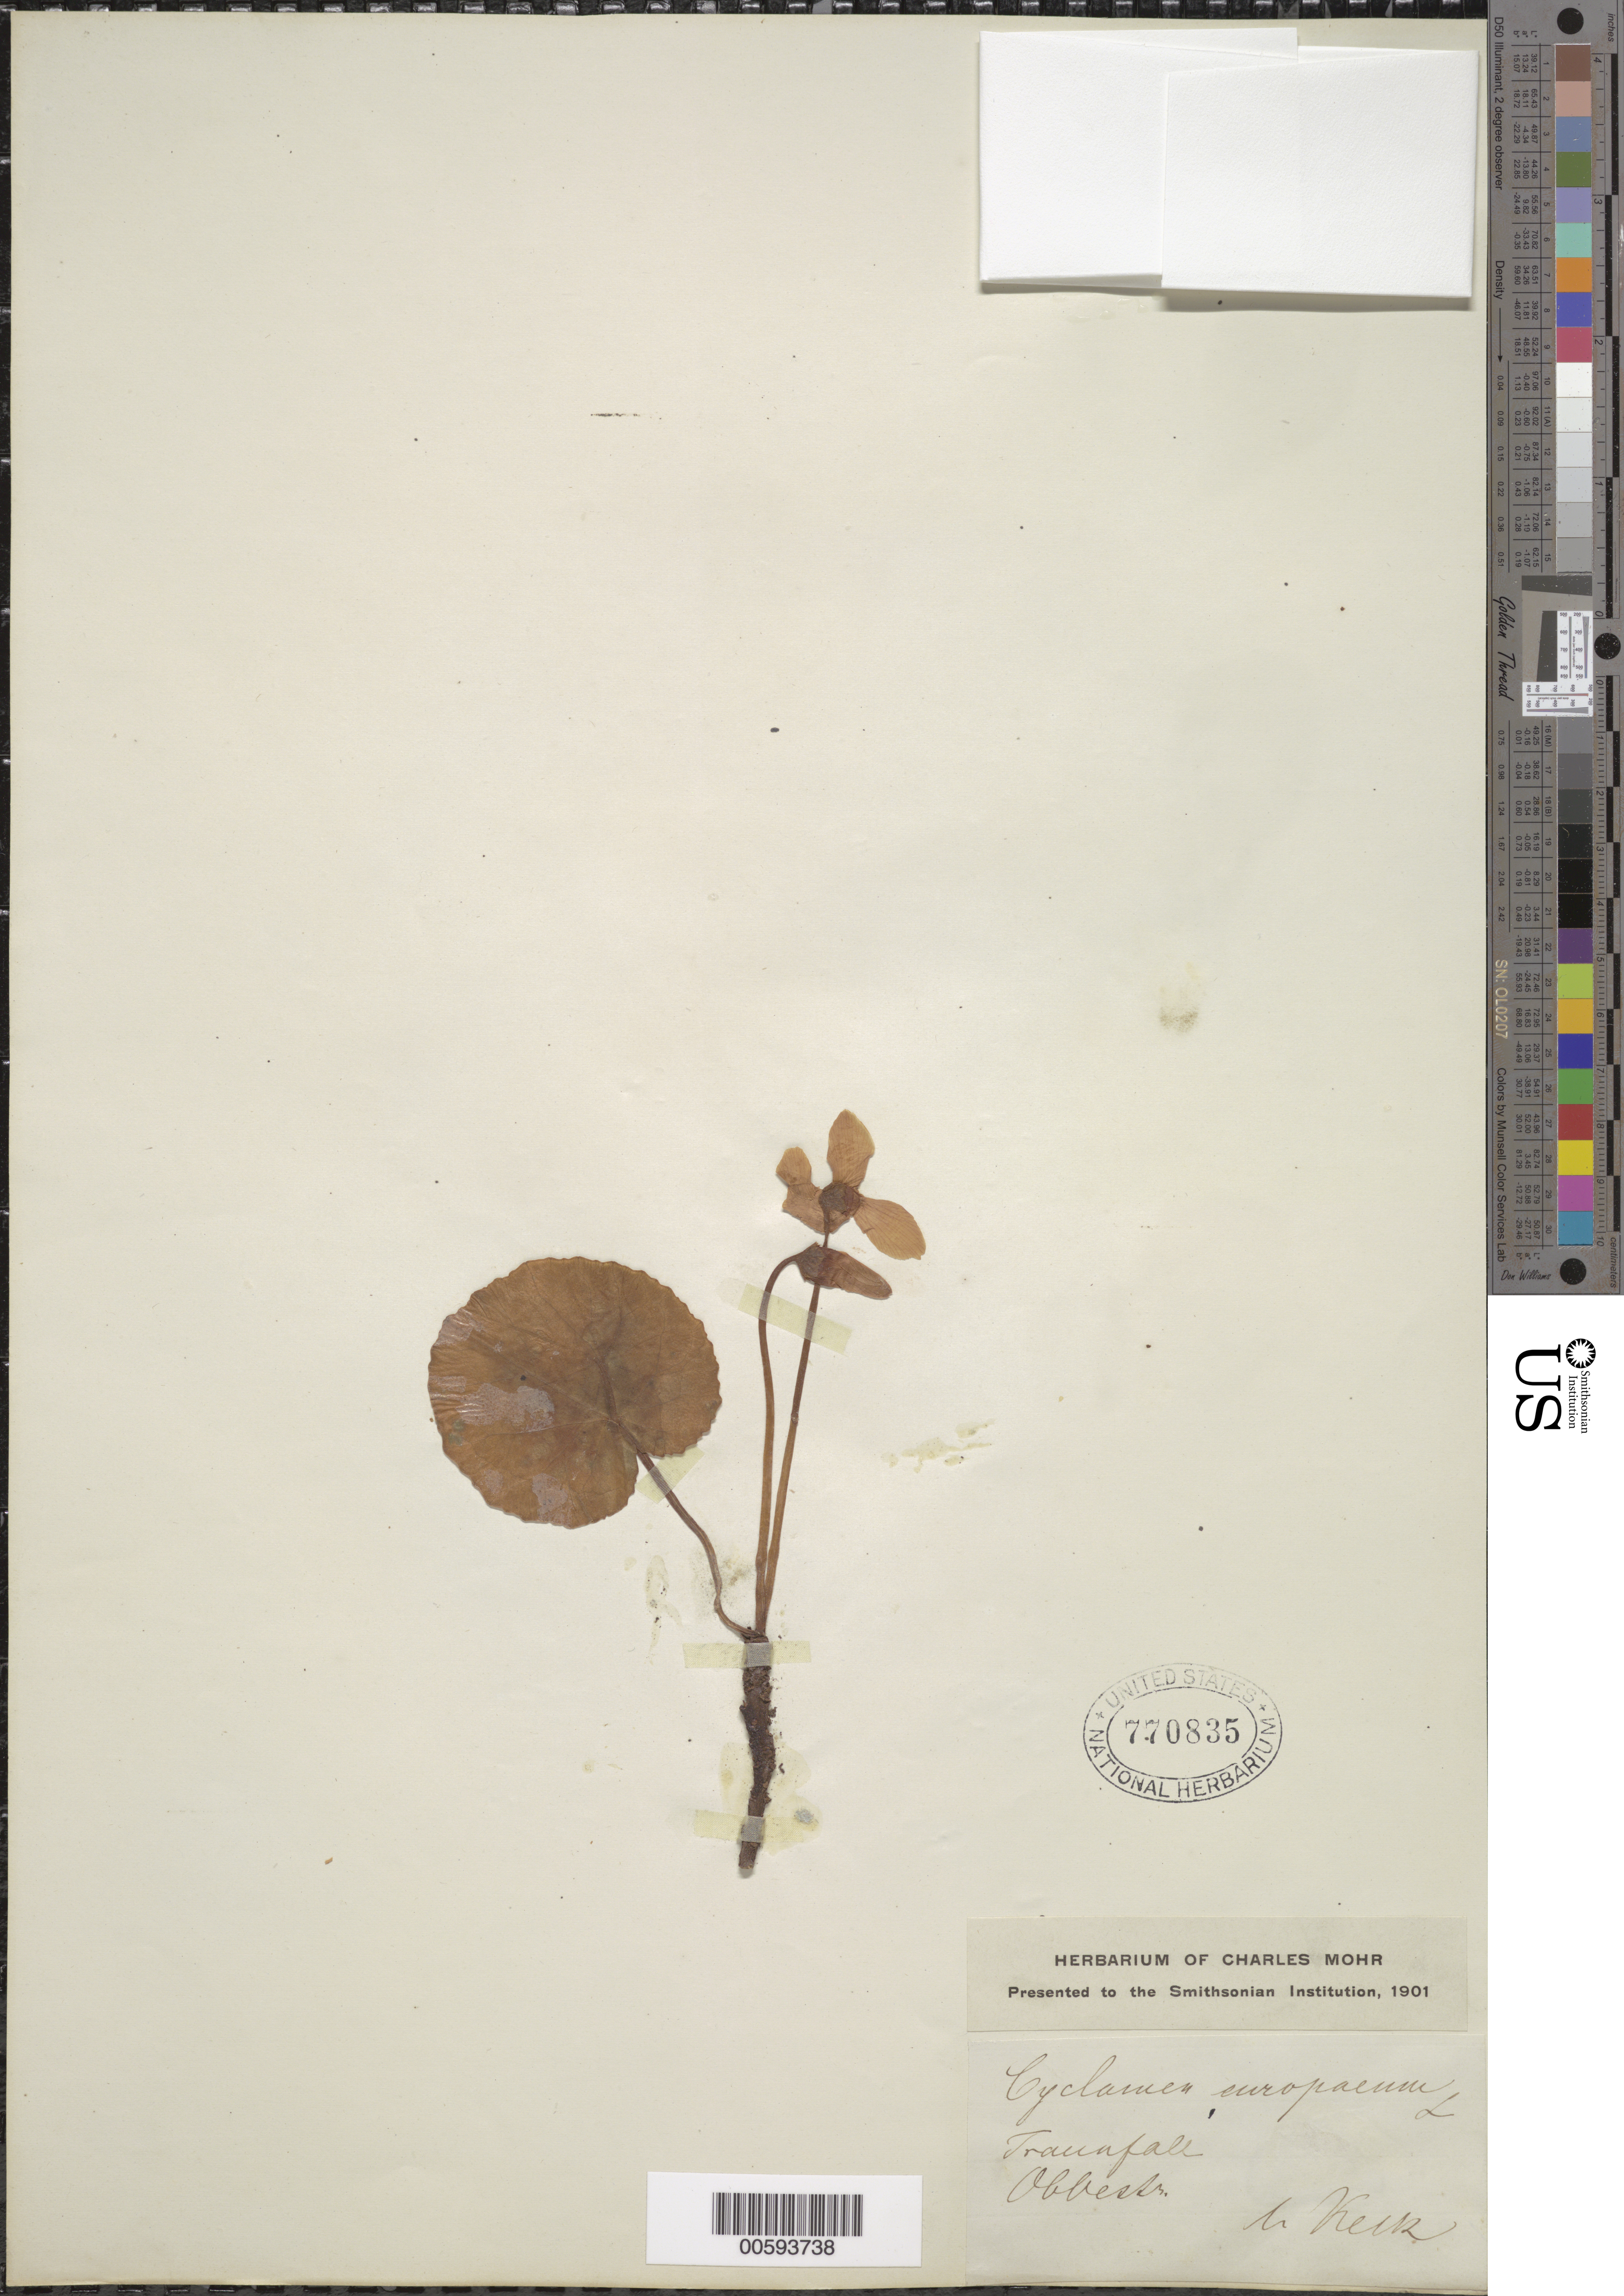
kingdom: Plantae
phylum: Tracheophyta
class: Magnoliopsida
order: Ericales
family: Primulaceae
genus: Cyclamen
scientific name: Cyclamen europaeum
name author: L.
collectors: B. Keik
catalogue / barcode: US 770835